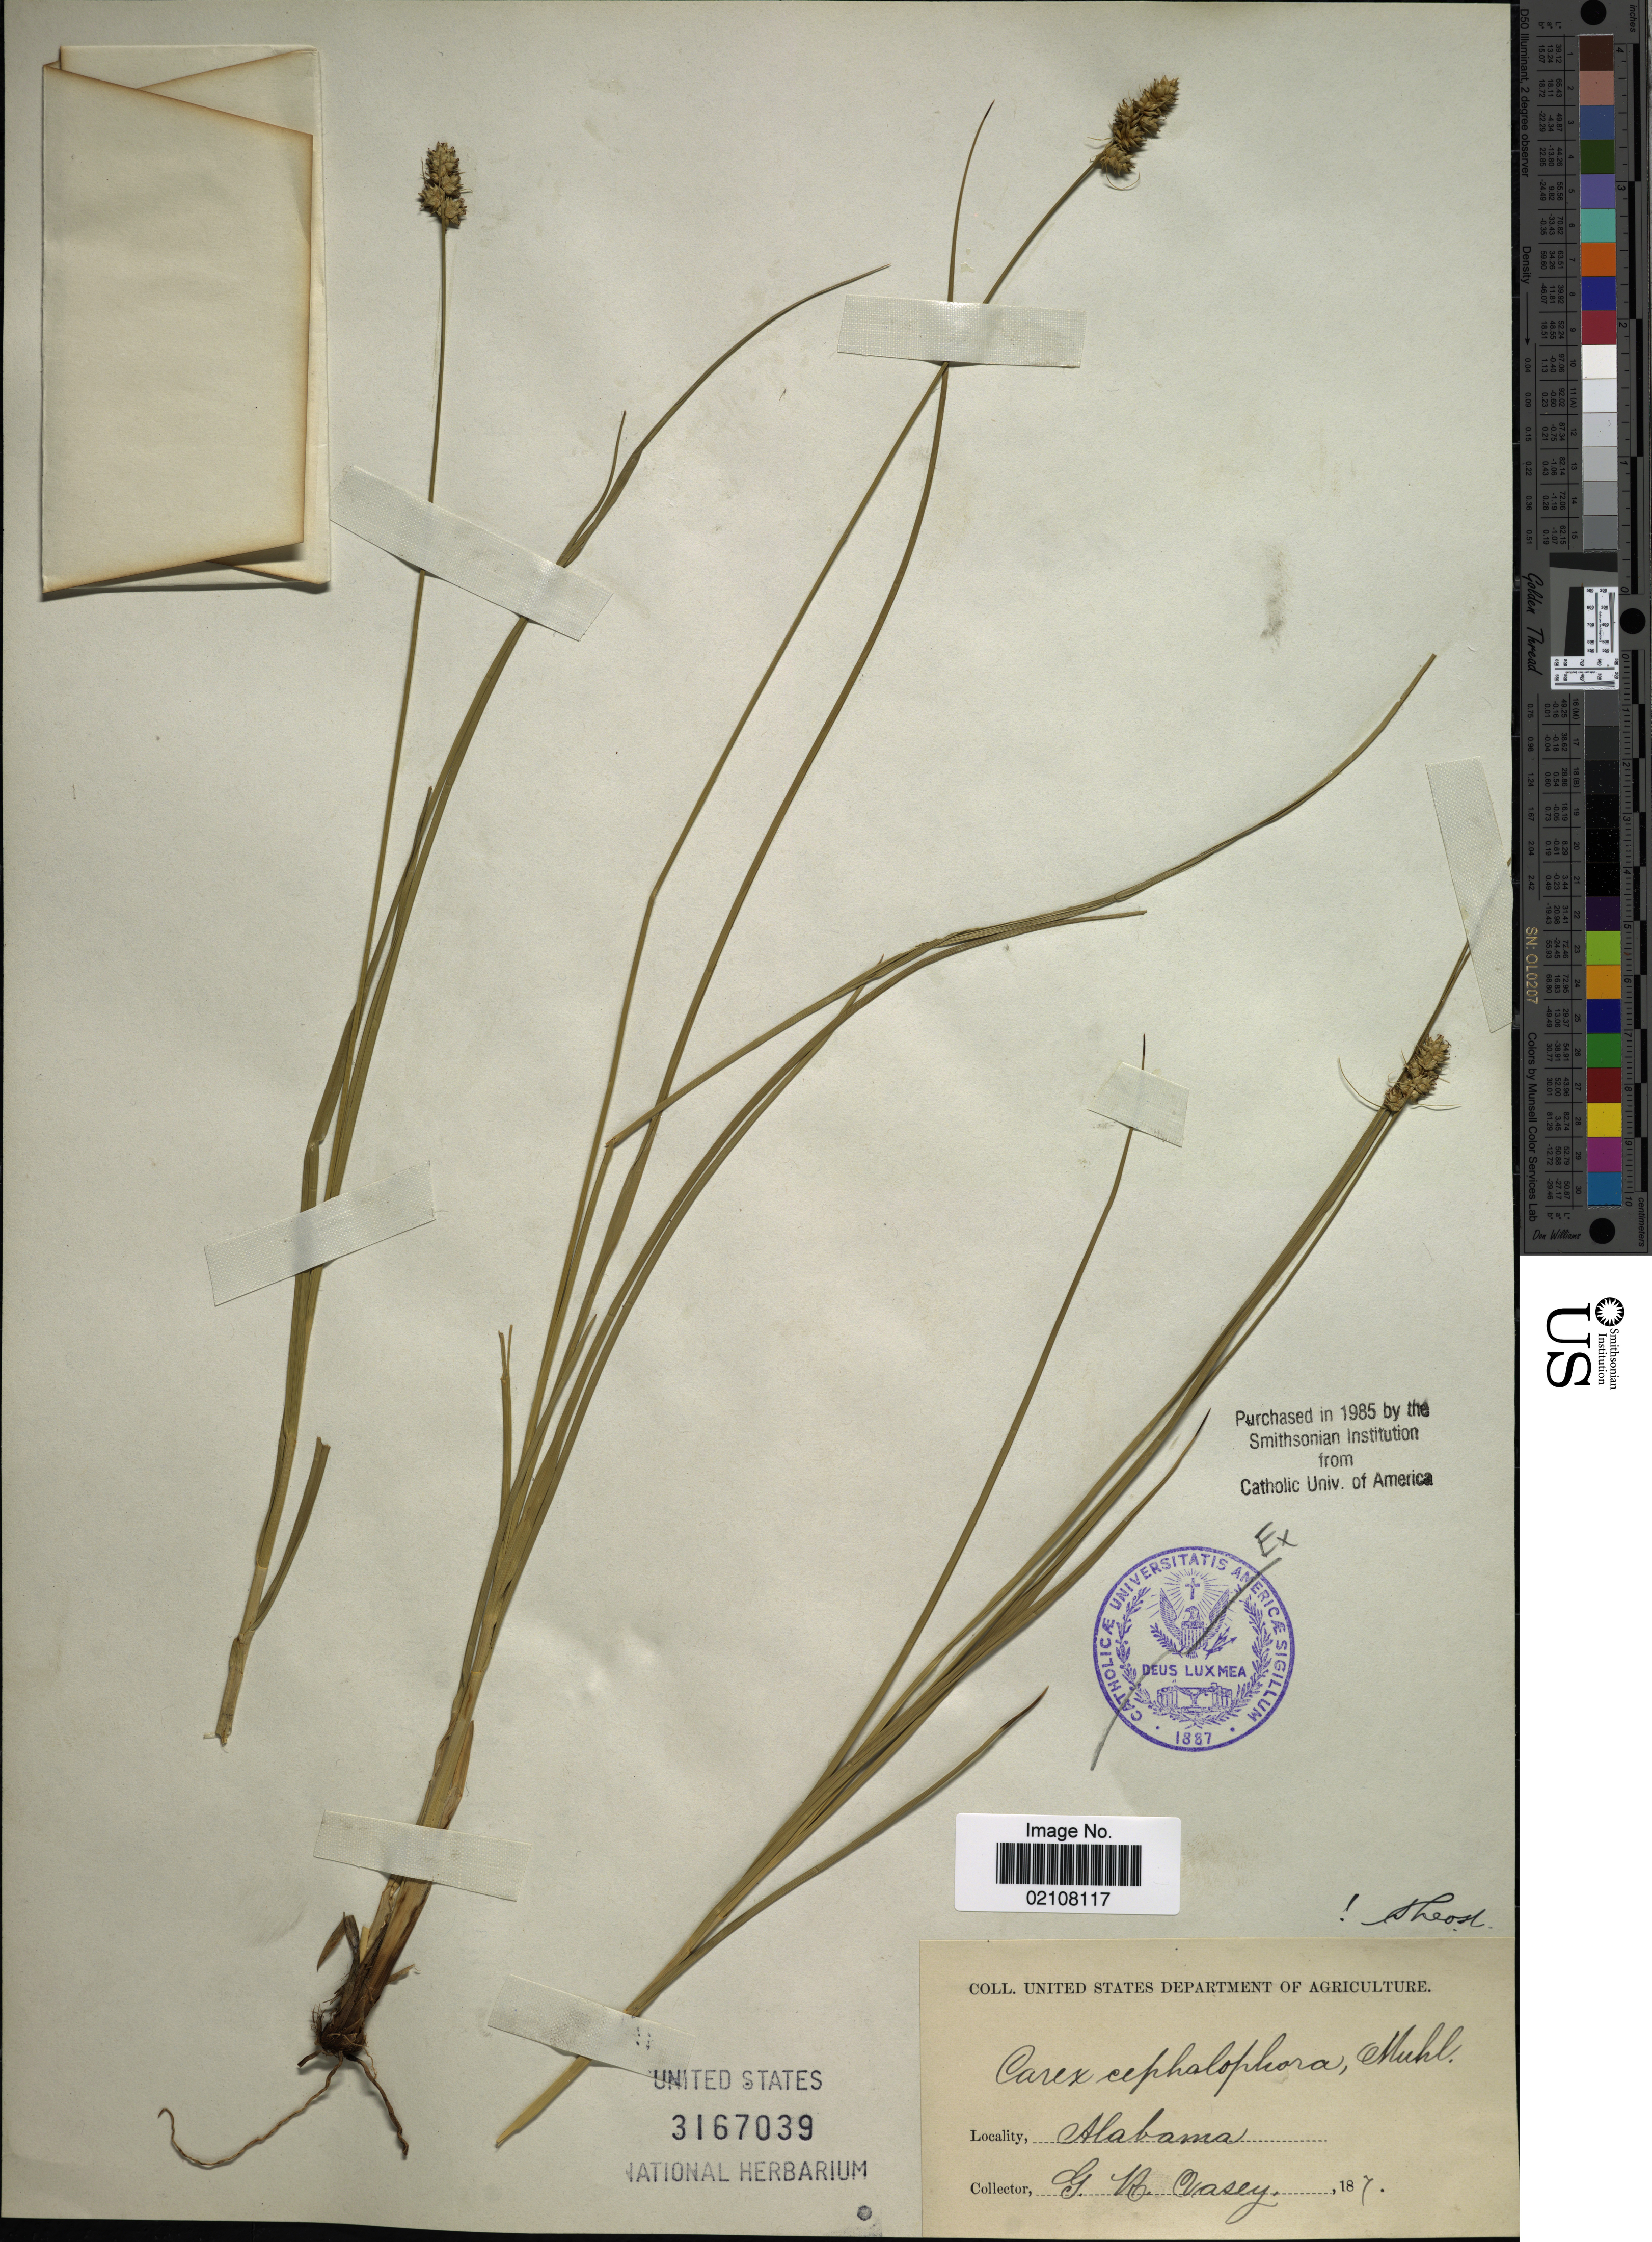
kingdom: Plantae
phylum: Tracheophyta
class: Liliopsida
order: Poales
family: Cyperaceae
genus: Carex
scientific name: Carex cephalophora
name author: Muhl. ex Willd.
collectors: G. R. Vasey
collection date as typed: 187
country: United States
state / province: Alabama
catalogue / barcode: US 3167039